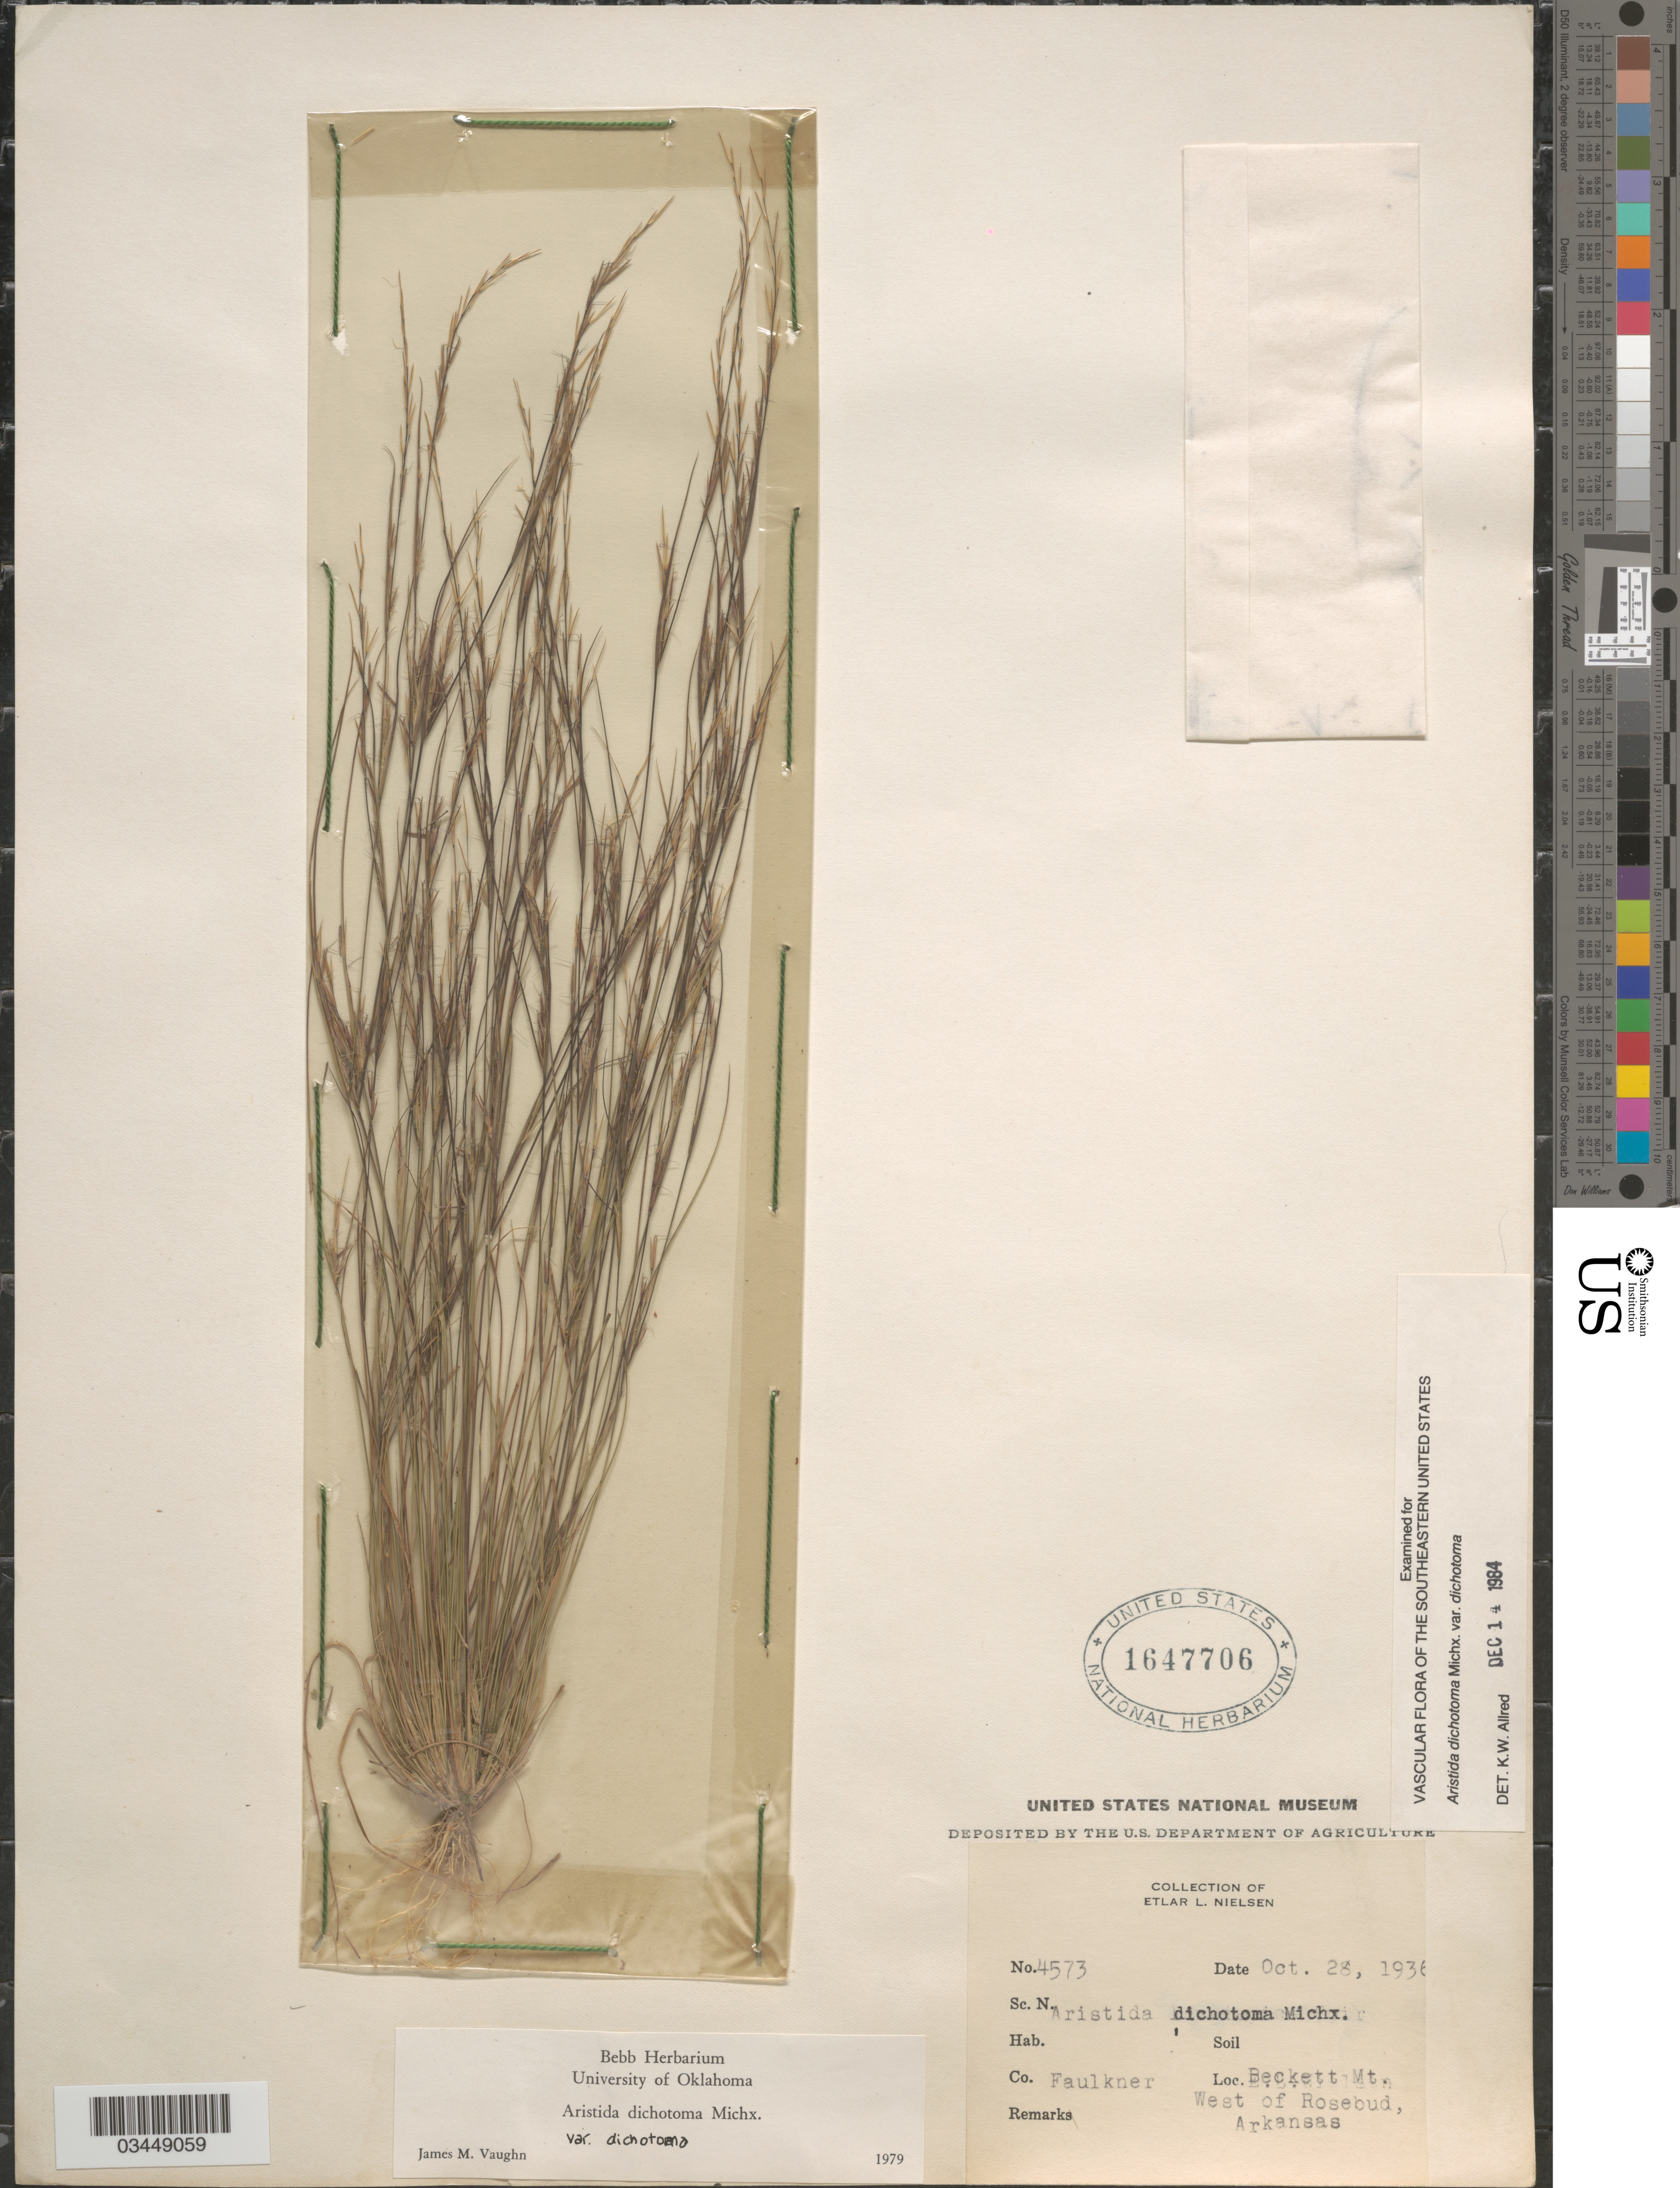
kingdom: Plantae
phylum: Tracheophyta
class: Liliopsida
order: Poales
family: Poaceae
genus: Aristida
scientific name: Aristida dichotoma var. dichotoma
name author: Michx.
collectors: E. L. Nielsen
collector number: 4573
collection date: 1936-10-28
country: United States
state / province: Arkansas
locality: Co. Faulkner. Beckett Mt. West of Rosebud.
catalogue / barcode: US 1647706